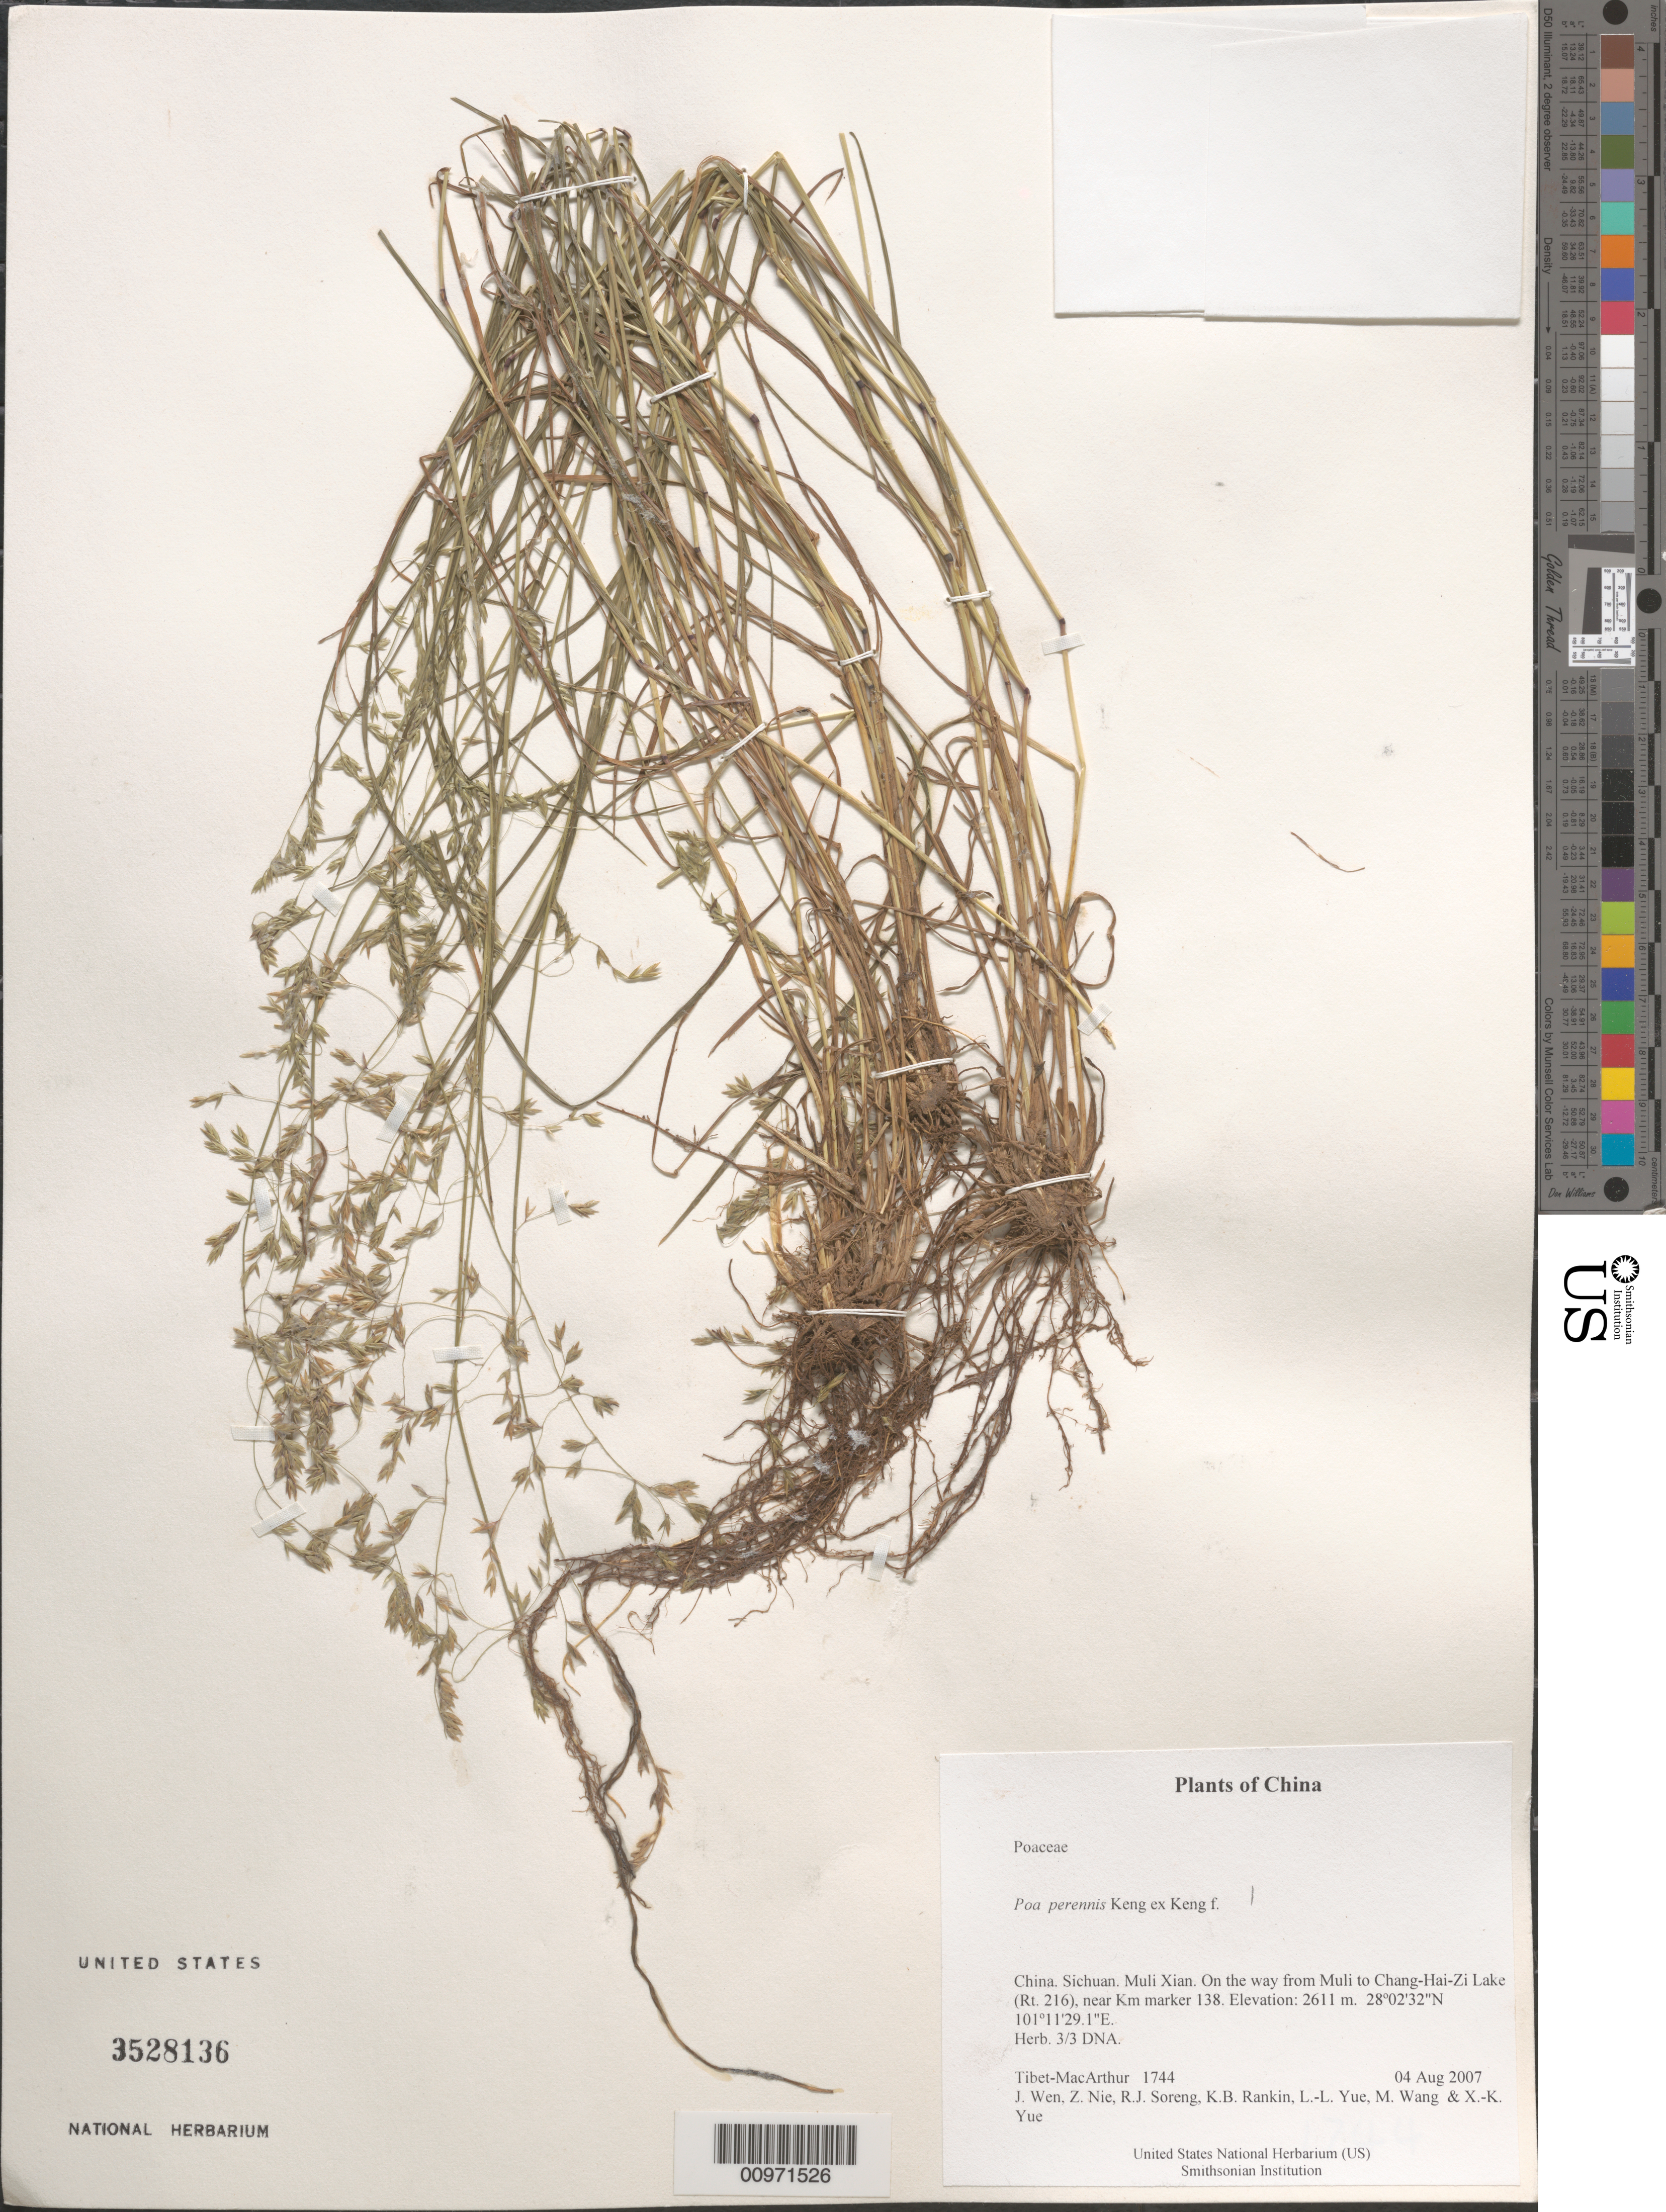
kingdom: Plantae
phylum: Tracheophyta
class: Liliopsida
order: Poales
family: Poaceae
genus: Poa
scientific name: Poa perennis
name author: Keng ex Keng f.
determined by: Soreng, Robert J., Research Associate (BOT), Smithsonian Institution - National Museum of Natural History (UNITED STATES)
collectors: Tibet-MacArthur, J. Wen, Z. Nie, R. J. Soreng, K. Rankin, L. Yue, M. Wang & X. Yue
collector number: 1744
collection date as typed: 04 Aug 2007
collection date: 2007-08-04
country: China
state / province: Sichuan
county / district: Muli Xian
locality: On the way from Muli to Chang-Hai-Zi Lake (Rt. 216), near Km marker 138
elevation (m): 2611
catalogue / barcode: US 3528136